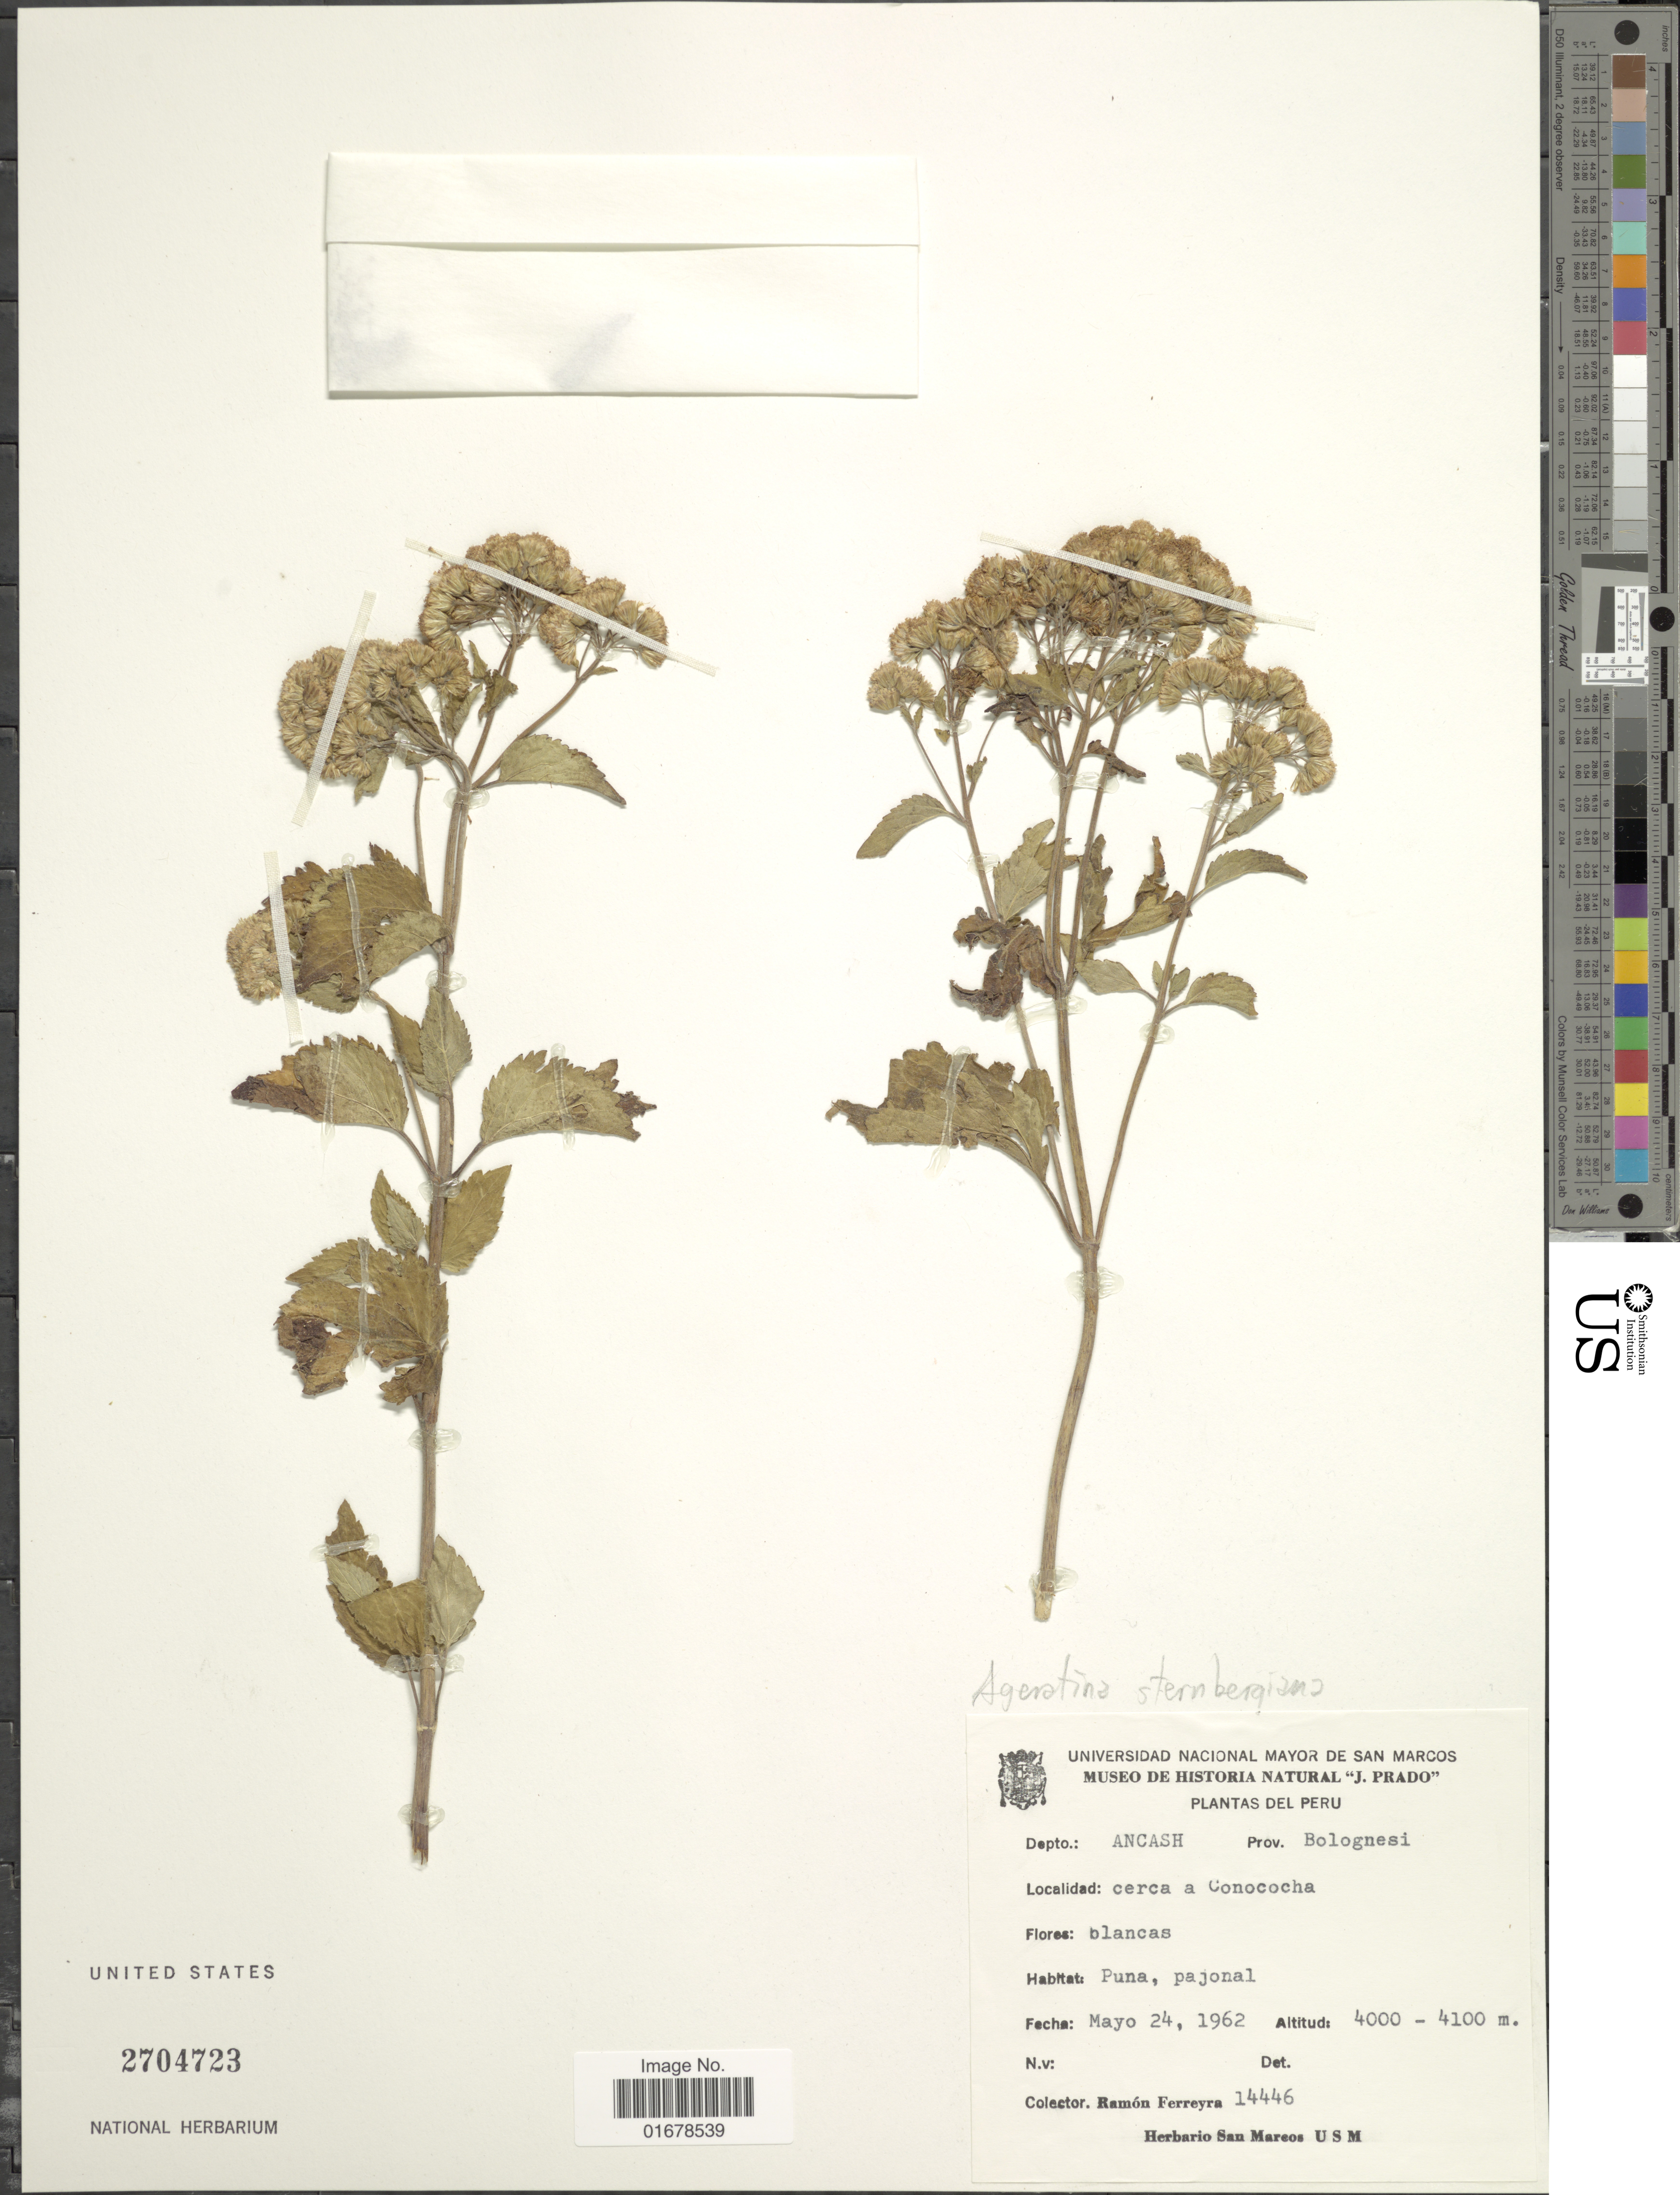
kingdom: Plantae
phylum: Tracheophyta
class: Magnoliopsida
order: Asterales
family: Asteraceae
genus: Ageratina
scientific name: Ageratina sternbergiana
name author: (DC.) R.M. King & H. Rob.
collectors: R. A. Ferreyra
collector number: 14446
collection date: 1962-05-24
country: Peru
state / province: Ancash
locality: Depto. Ancash, Prov. Bolognesi, Cerca a Conococha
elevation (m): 4000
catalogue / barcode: US 2704723